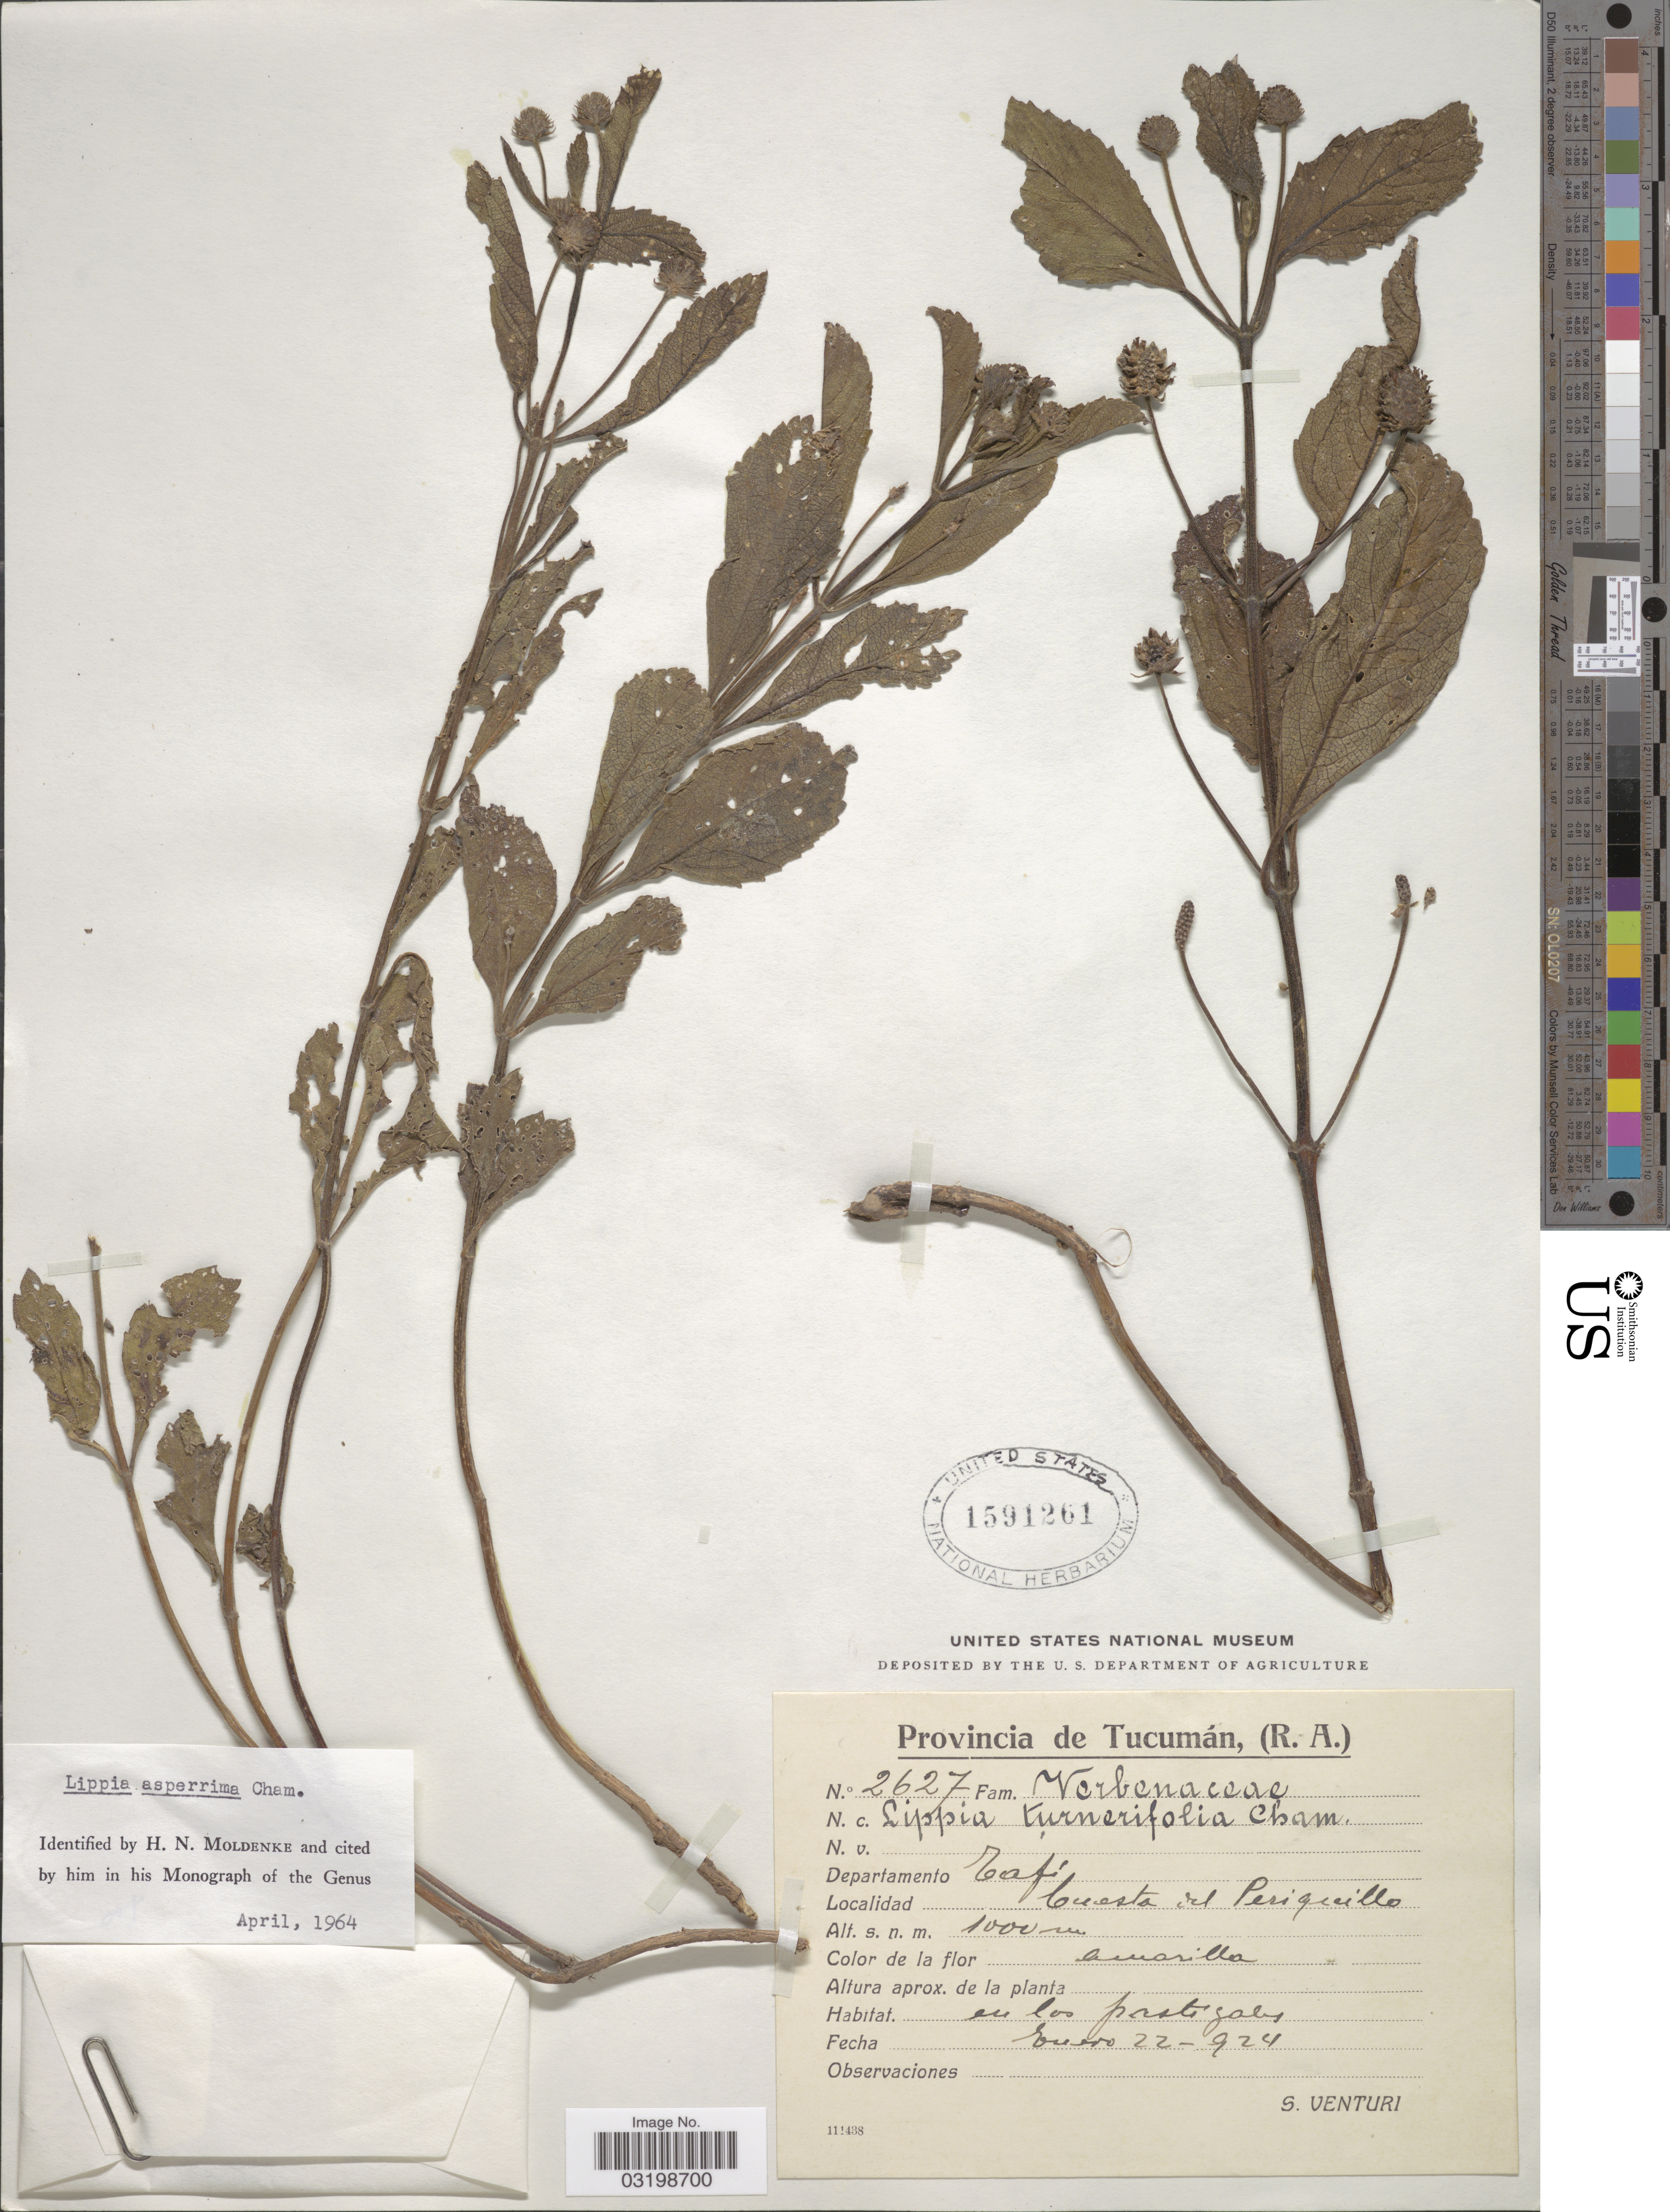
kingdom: Plantae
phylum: Tracheophyta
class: Magnoliopsida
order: Lamiales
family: Verbenaceae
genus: Lippia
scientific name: Lippia asperrima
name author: Cham.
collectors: S. Venturi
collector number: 2627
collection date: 1924-01-22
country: Argentina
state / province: Tucuman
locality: Departamento Tafi. Cuesta del Periquillo.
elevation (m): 1000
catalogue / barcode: US 1591261